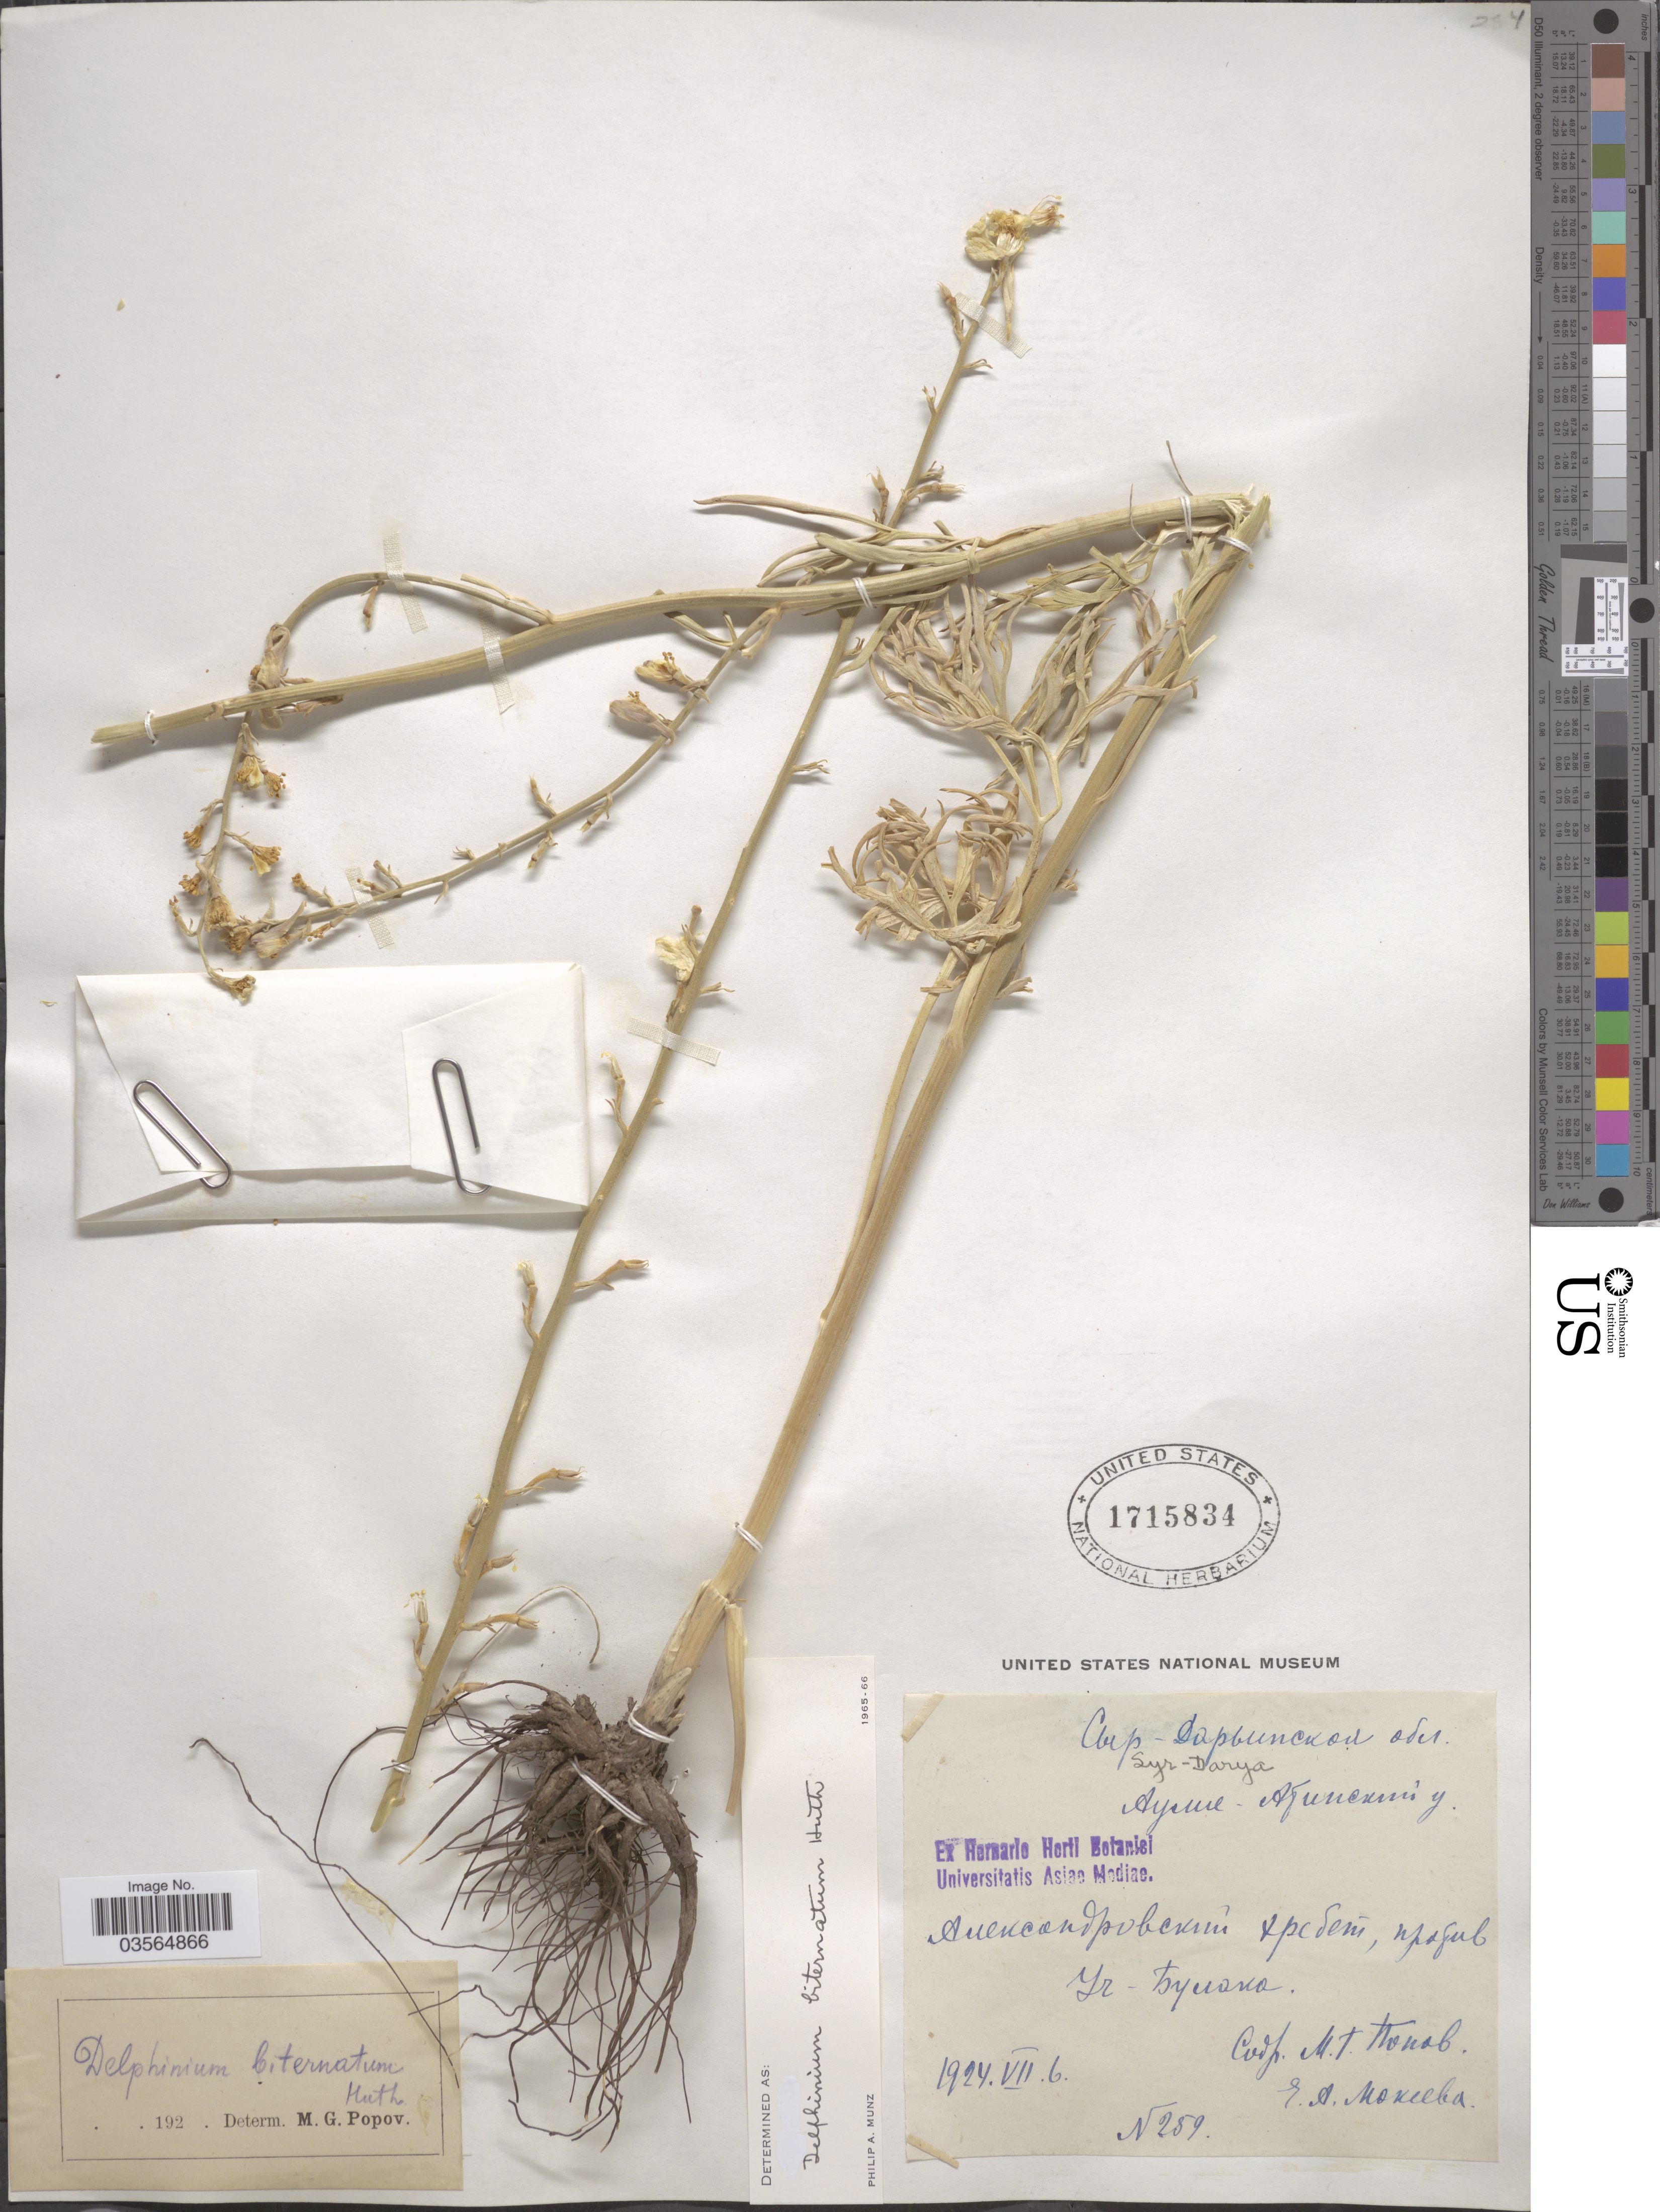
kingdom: Plantae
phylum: Tracheophyta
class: Magnoliopsida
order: Ranunculales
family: Ranunculaceae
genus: Delphinium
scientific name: Delphinium biternatum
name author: Huth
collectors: M. Popov & E. Mokeeva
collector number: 259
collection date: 1924-07-06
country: Kazakhstan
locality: Aleksandrovskiy Khrebet opposite Uch-Bulak.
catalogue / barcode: US 1715834